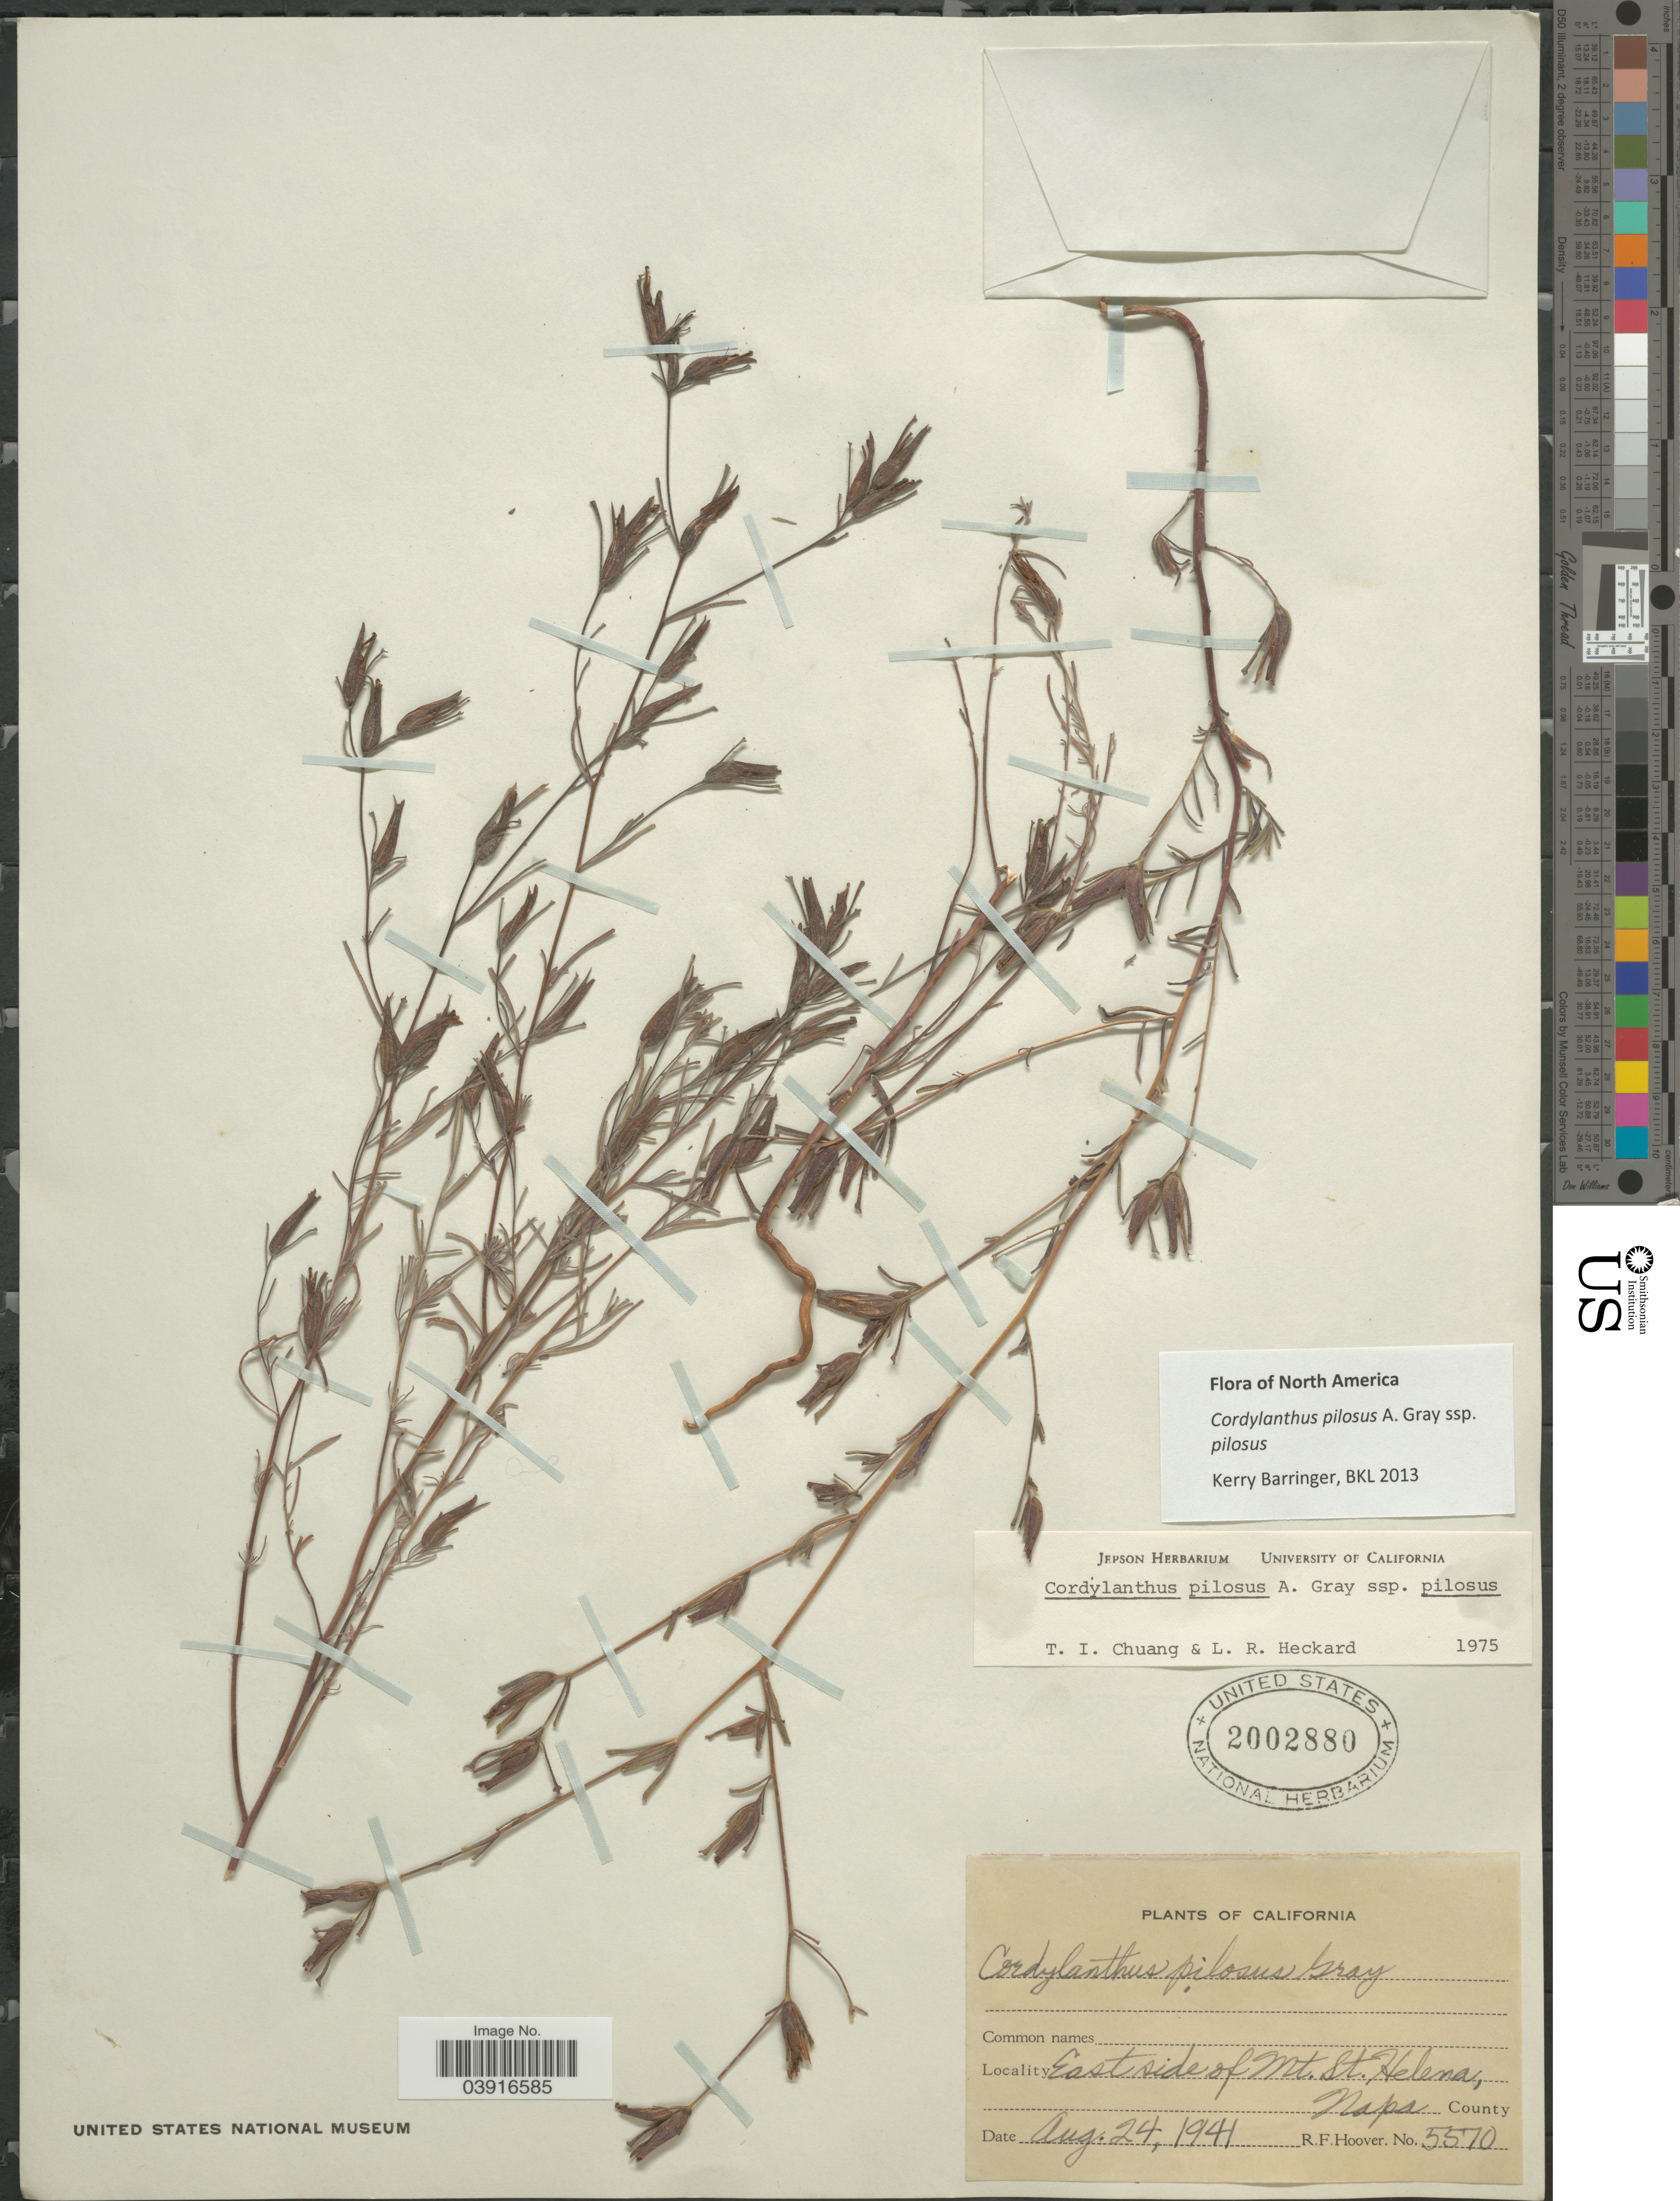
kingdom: Plantae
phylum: Tracheophyta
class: Magnoliopsida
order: Lamiales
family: Orobanchaceae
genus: Cordylanthus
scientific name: Cordylanthus pilosus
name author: A. Gray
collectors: R. F. Hoover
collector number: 5570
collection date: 1941-08-24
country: United States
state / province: California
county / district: Napa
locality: East side of Mt. St. Helena, Napa County.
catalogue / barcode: US 2002880